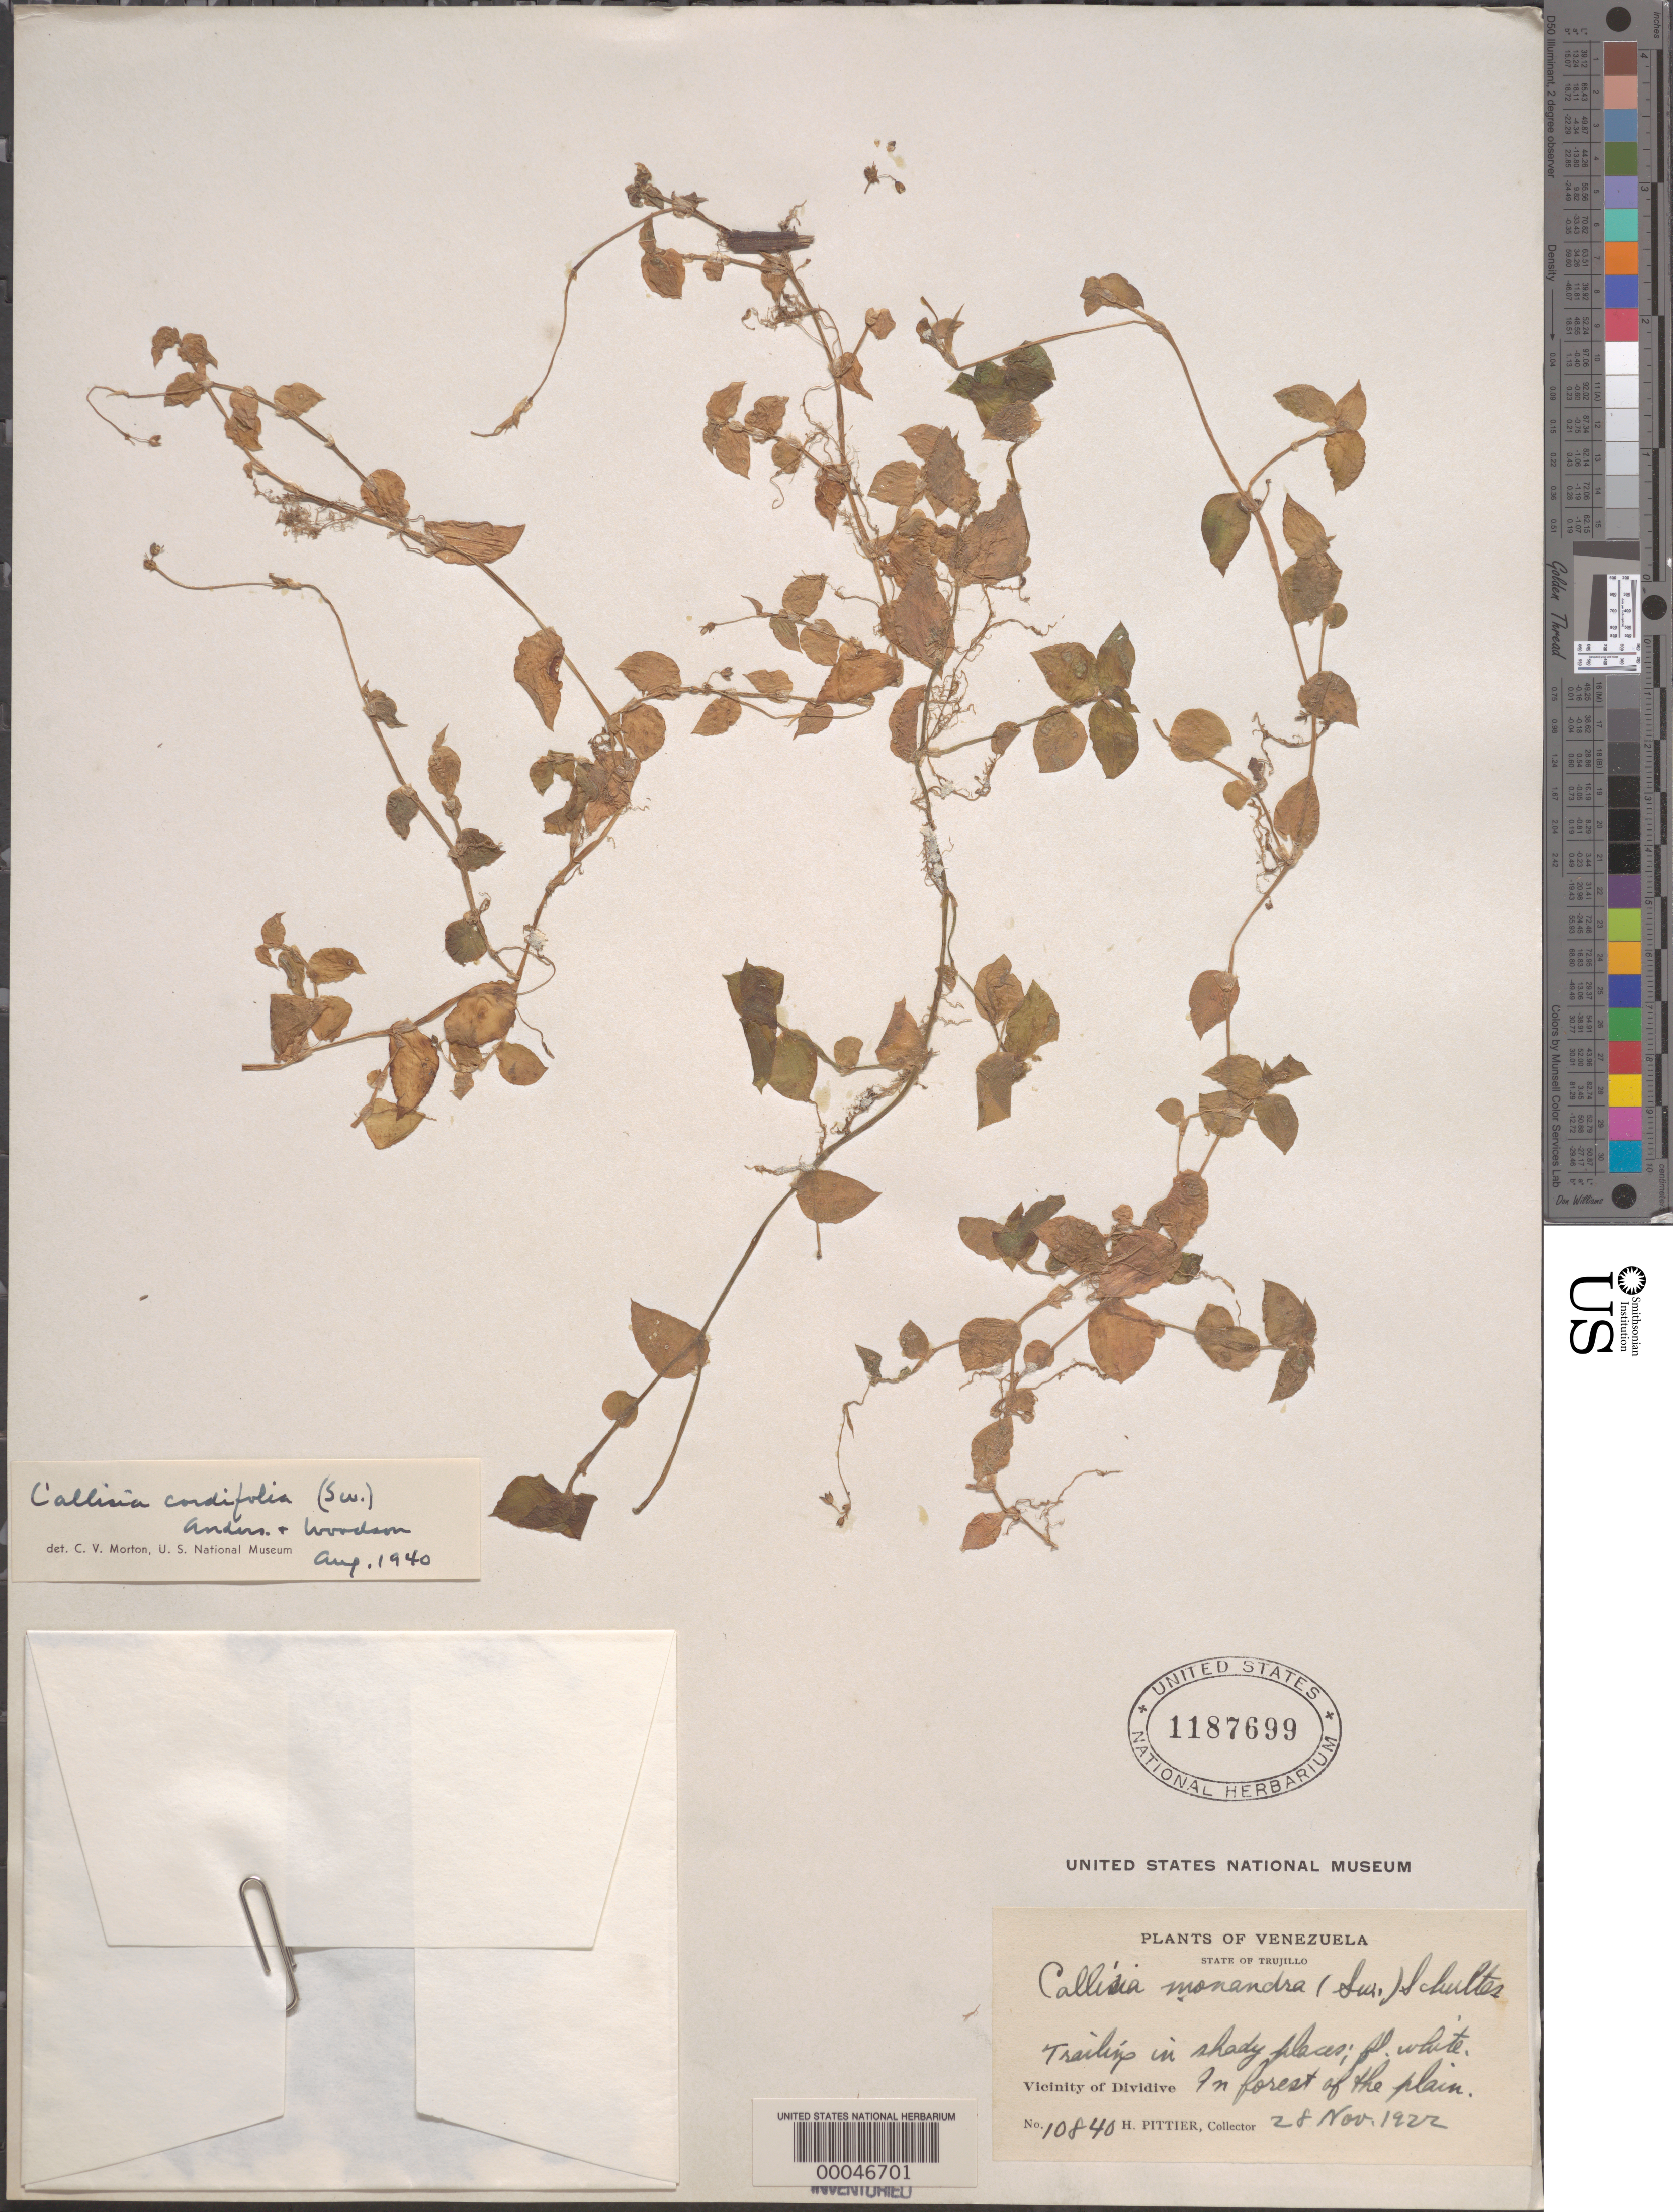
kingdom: Plantae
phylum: Tracheophyta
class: Liliopsida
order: Commelinales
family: Commelinaceae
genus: Callisia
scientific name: Callisia cordifolia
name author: (Sw.) E.S. Anderson & Woodson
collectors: H. F. Pittier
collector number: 10840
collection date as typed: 28 Nov 1922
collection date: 1922-11-28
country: Venezuela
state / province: Trujillo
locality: Near dividive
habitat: Shaded areas of forest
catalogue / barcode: US 1187699